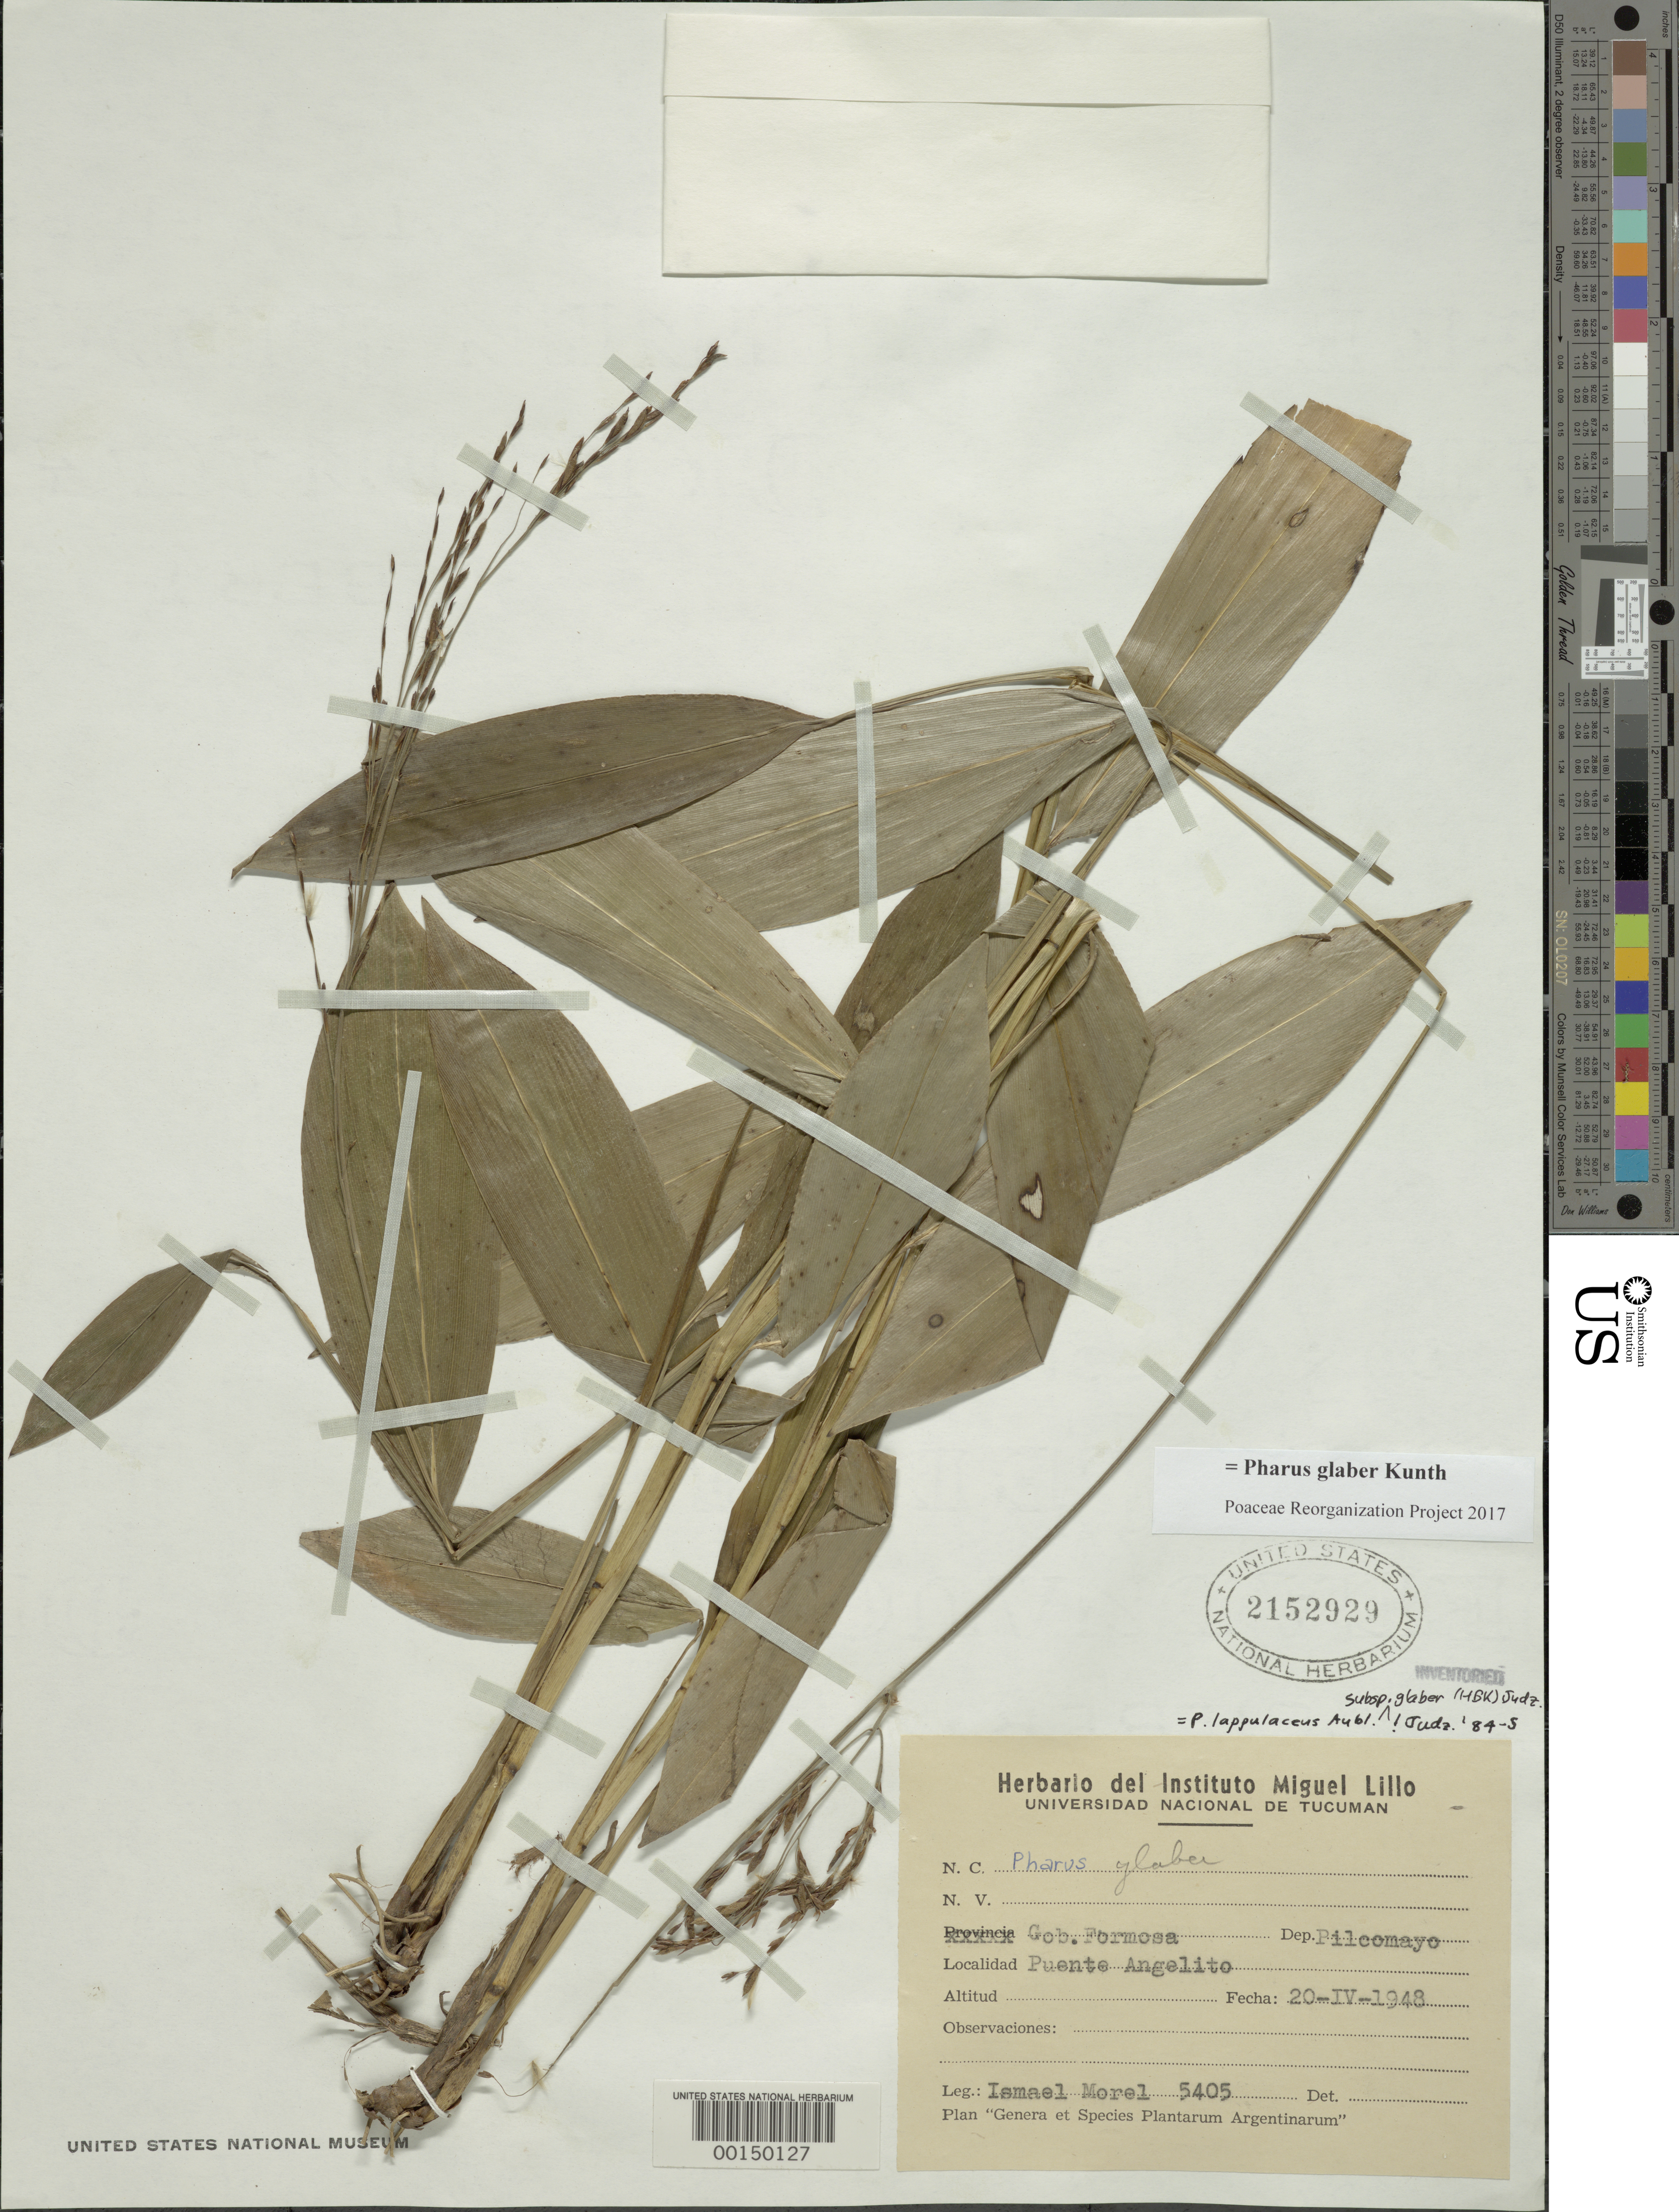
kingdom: Plantae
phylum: Tracheophyta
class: Liliopsida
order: Poales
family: Poaceae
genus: Pharus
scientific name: Pharus glaber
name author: Kunth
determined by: Poaceae Reorganization Project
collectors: I. Morel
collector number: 5405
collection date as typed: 20 Apr 1948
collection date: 1948-04-20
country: Argentina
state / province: Formosa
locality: Pilcomayo, Puente Angelito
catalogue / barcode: US 2152929